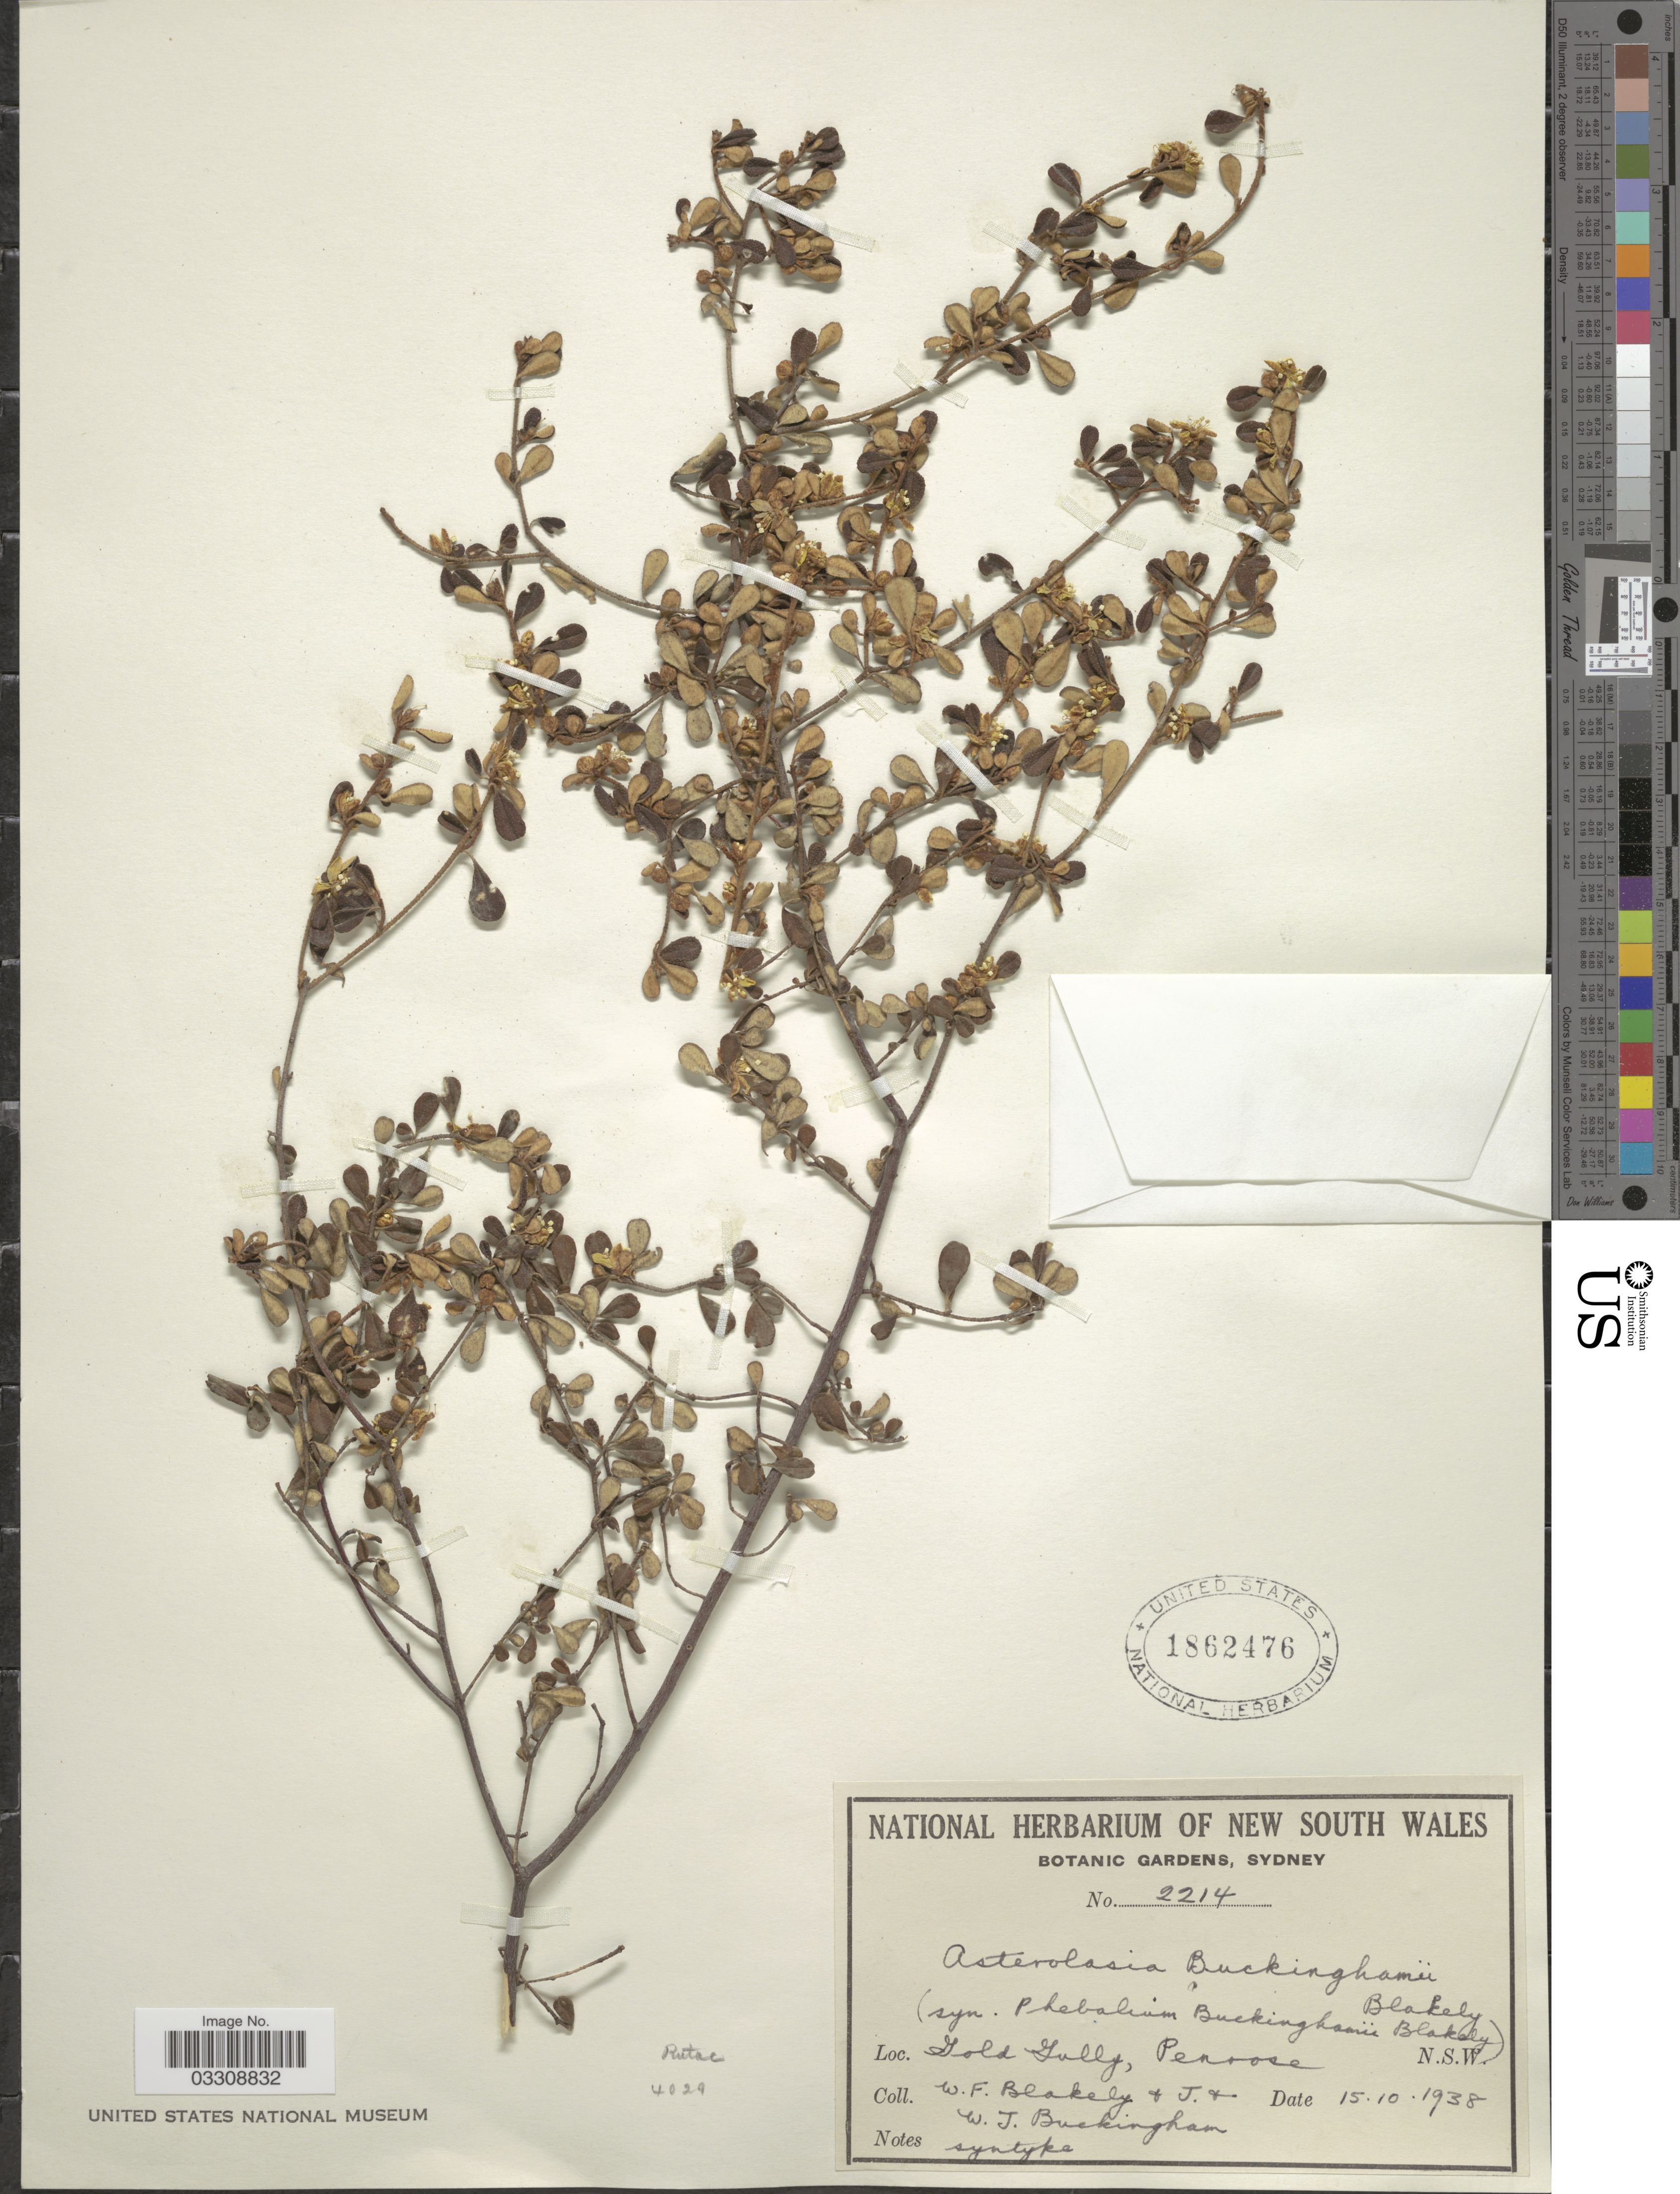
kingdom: Plantae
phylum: Tracheophyta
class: Magnoliopsida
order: Sapindales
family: Rutaceae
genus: Asterolasia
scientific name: Asterolasia buckinghamii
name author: Blakely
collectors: W. Blakely & W. Buckingham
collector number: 2214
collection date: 1938-10-15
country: Australia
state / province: New South Wales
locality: Gold Gully, Penrose.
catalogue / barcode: US 1862476